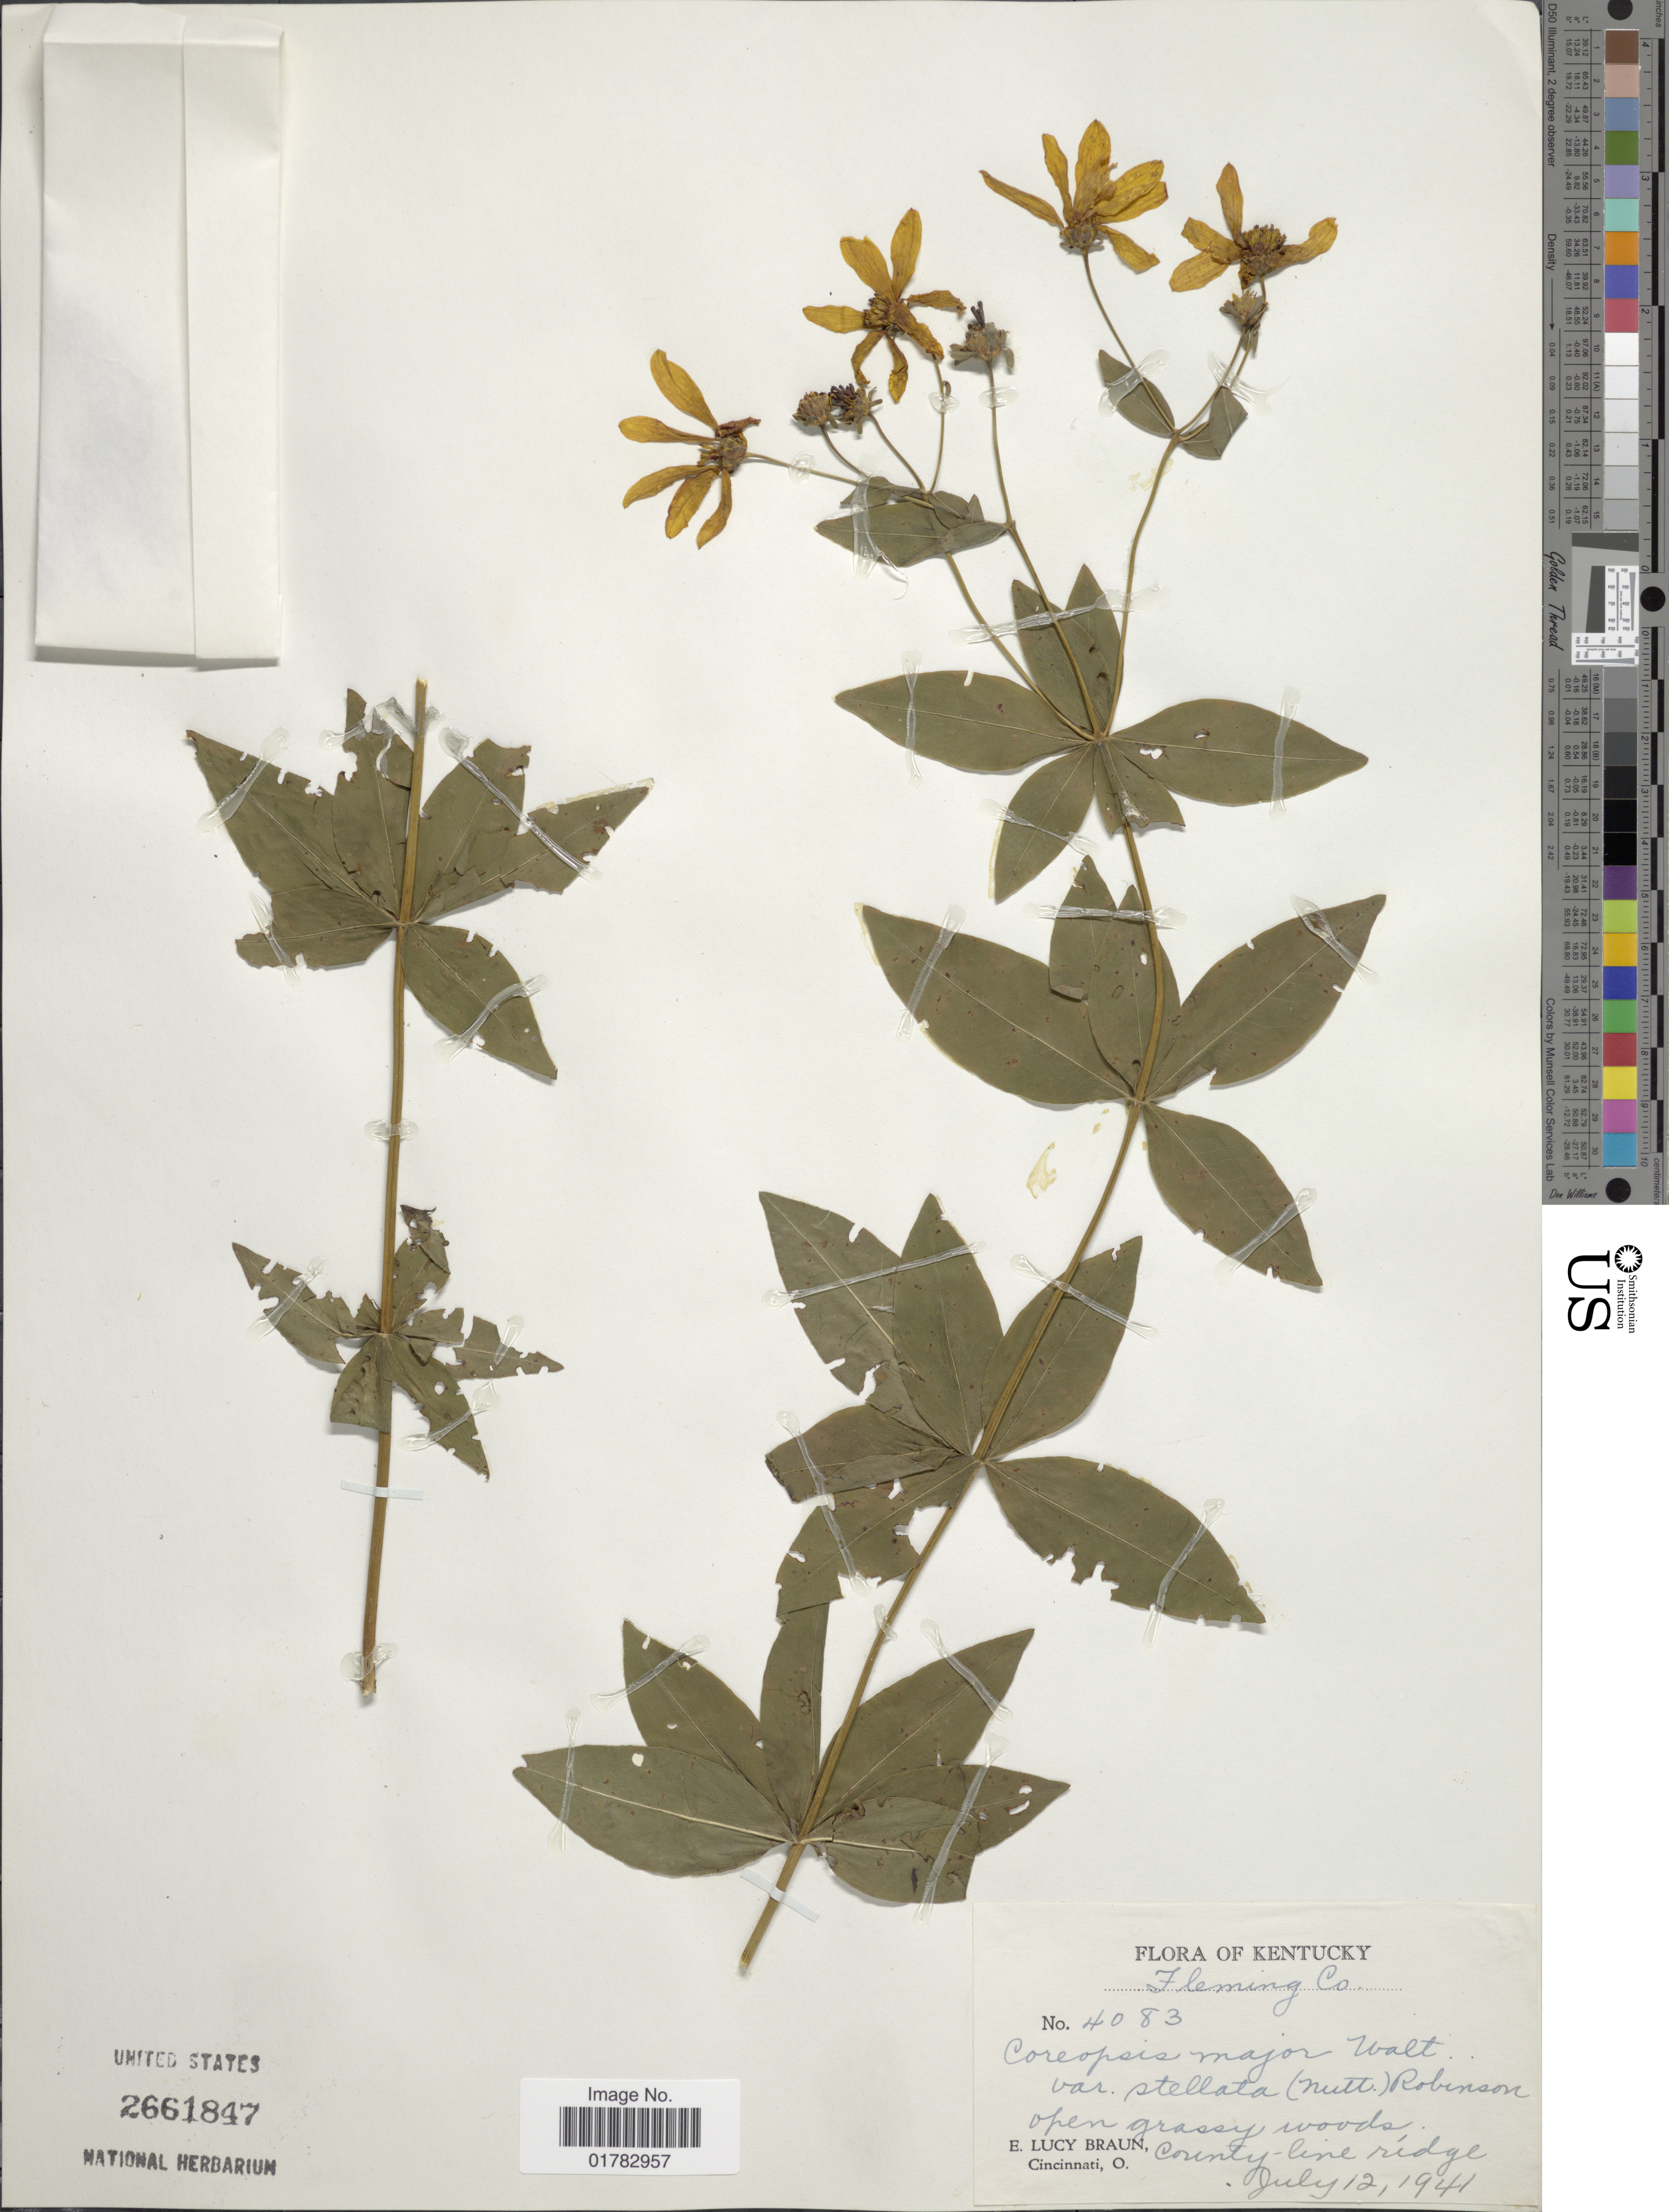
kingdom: Plantae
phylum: Tracheophyta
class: Magnoliopsida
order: Asterales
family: Asteraceae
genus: Coreopsis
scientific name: Coreopsis major var. stellata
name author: (Nutt.) Torr. & A. Gray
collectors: E. L. Braun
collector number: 4083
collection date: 1941-07-12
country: United States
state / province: Kentucky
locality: Fleming Co., open grassy woods, County-line ridge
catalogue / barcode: US 2661847